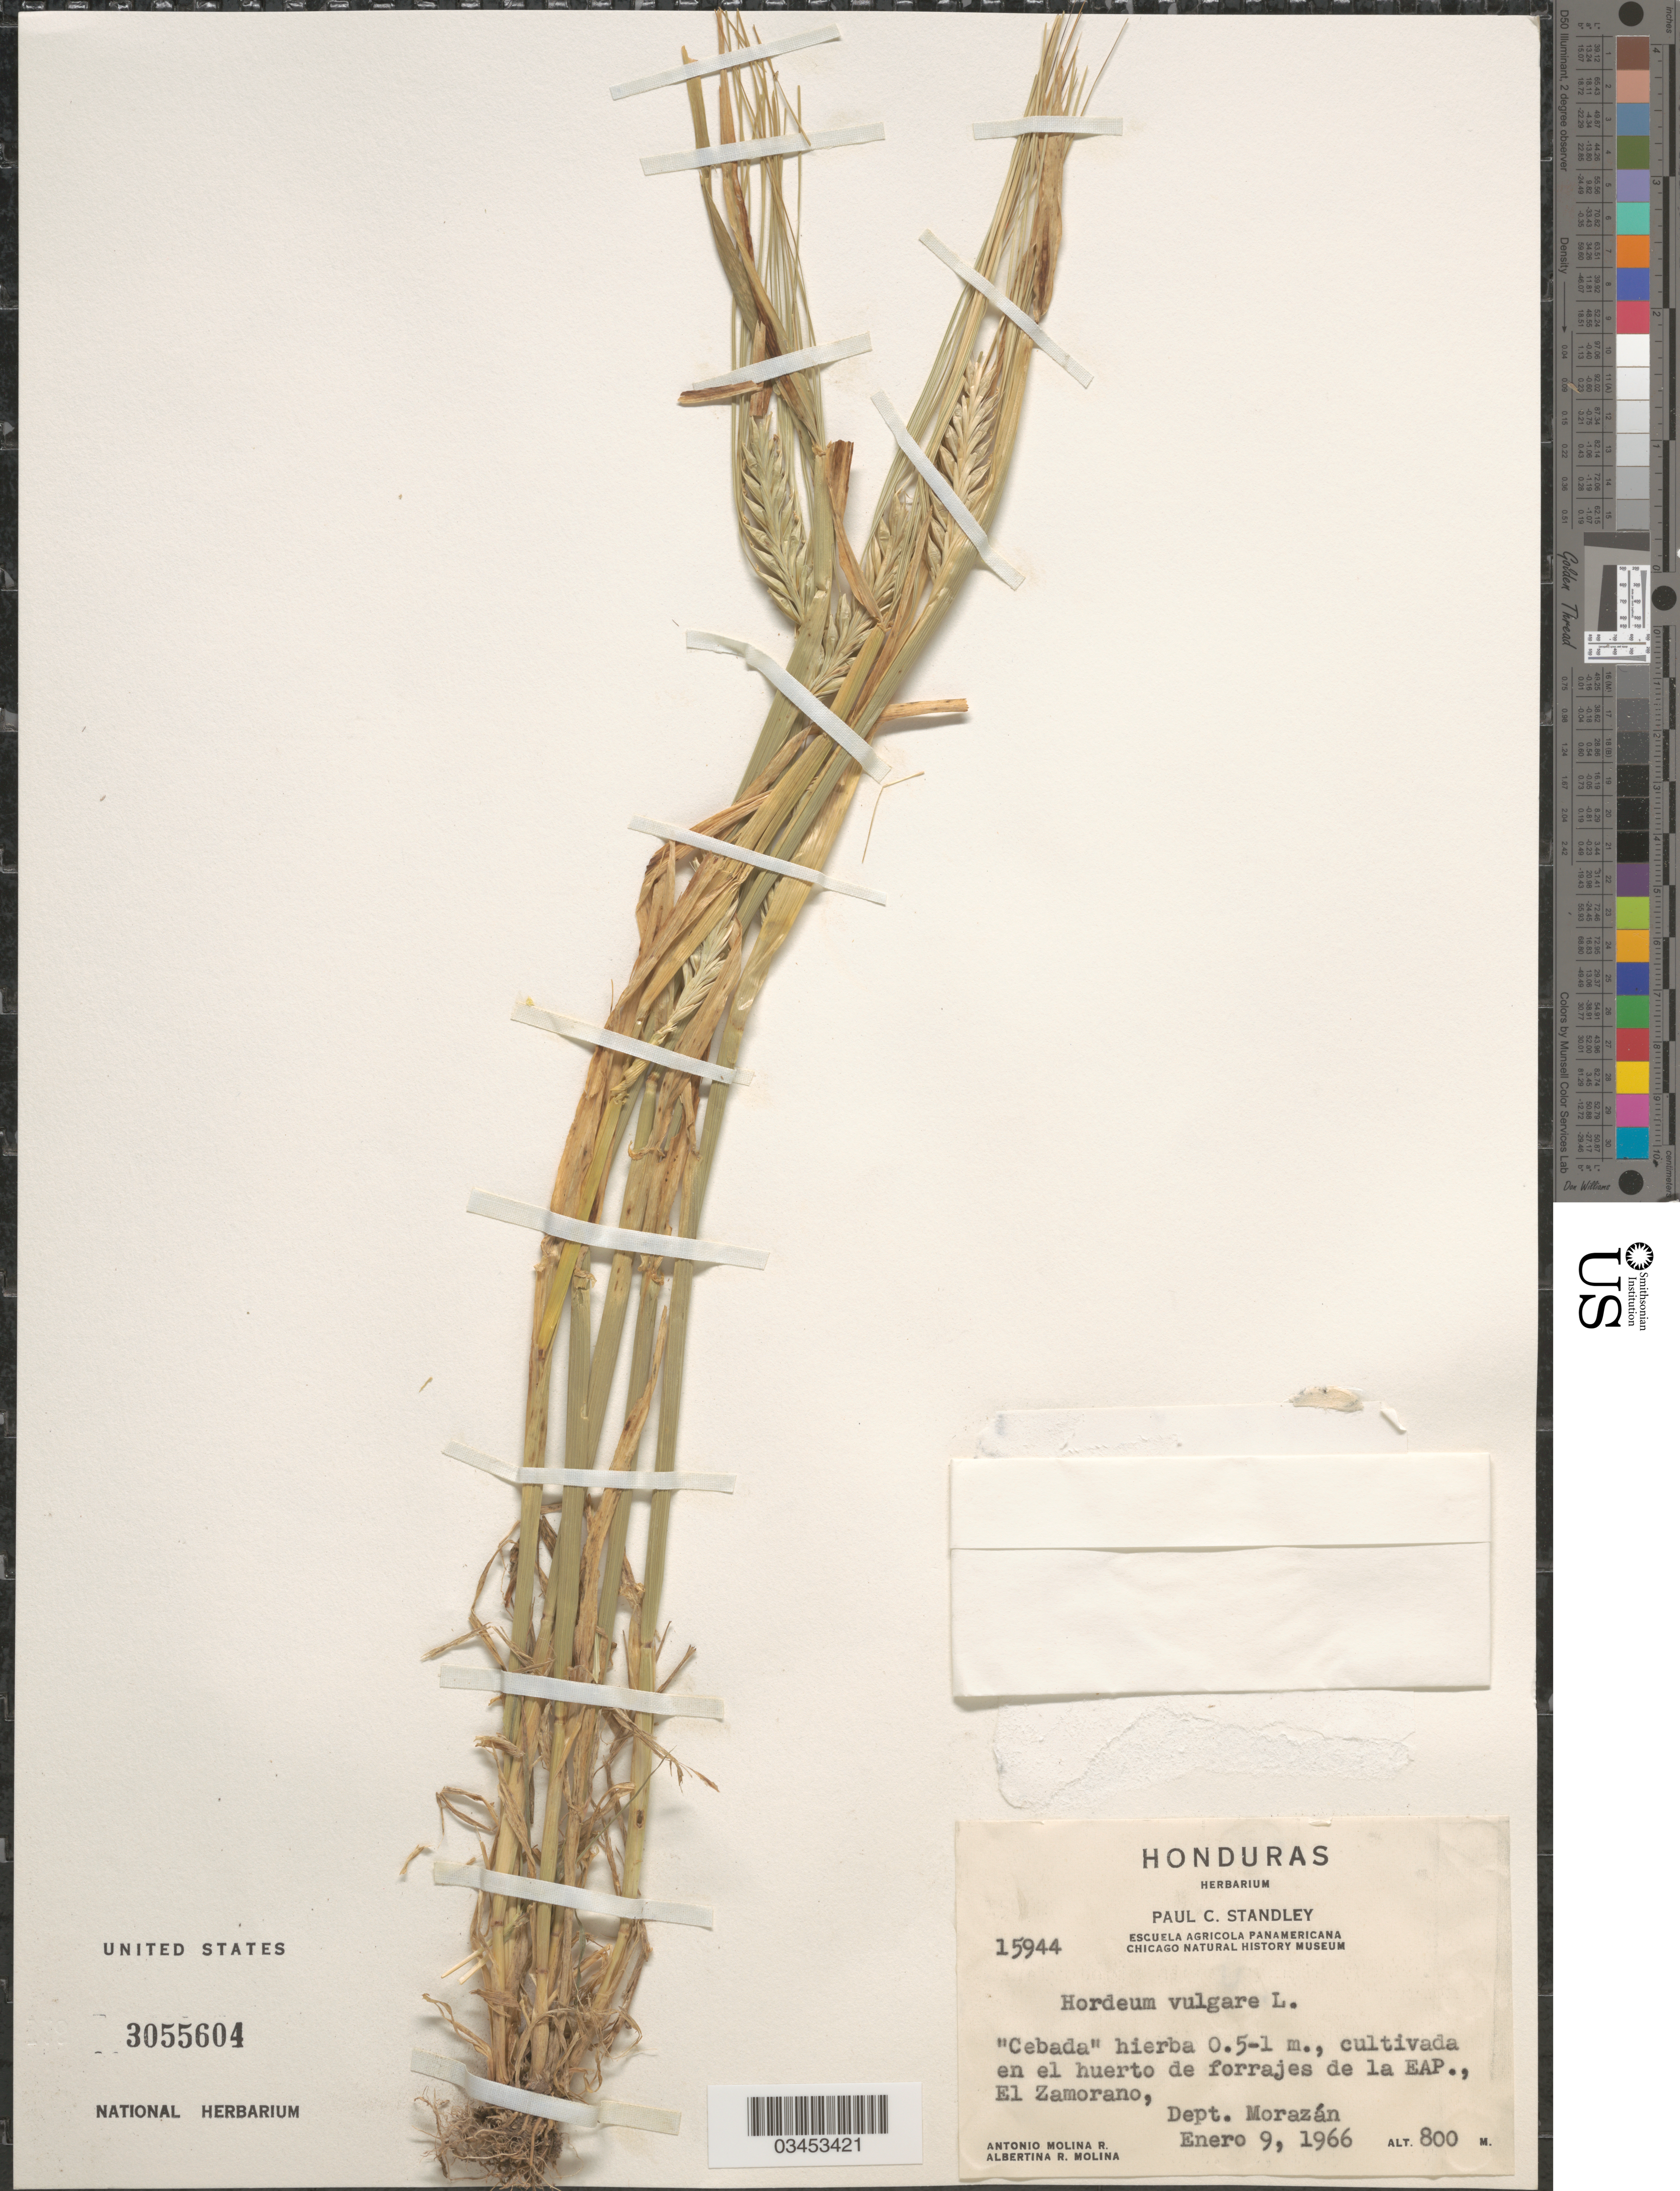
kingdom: Plantae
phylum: Tracheophyta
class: Liliopsida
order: Poales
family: Poaceae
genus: Hordeum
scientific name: Hordeum sp.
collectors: A. Molina R. & A. R. Molina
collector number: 15944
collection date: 1966-01-09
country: Honduras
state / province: Fco. Morazán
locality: En el huerto de forrajes de la EAP., El Zamorano, Dept. Morazán.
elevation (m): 800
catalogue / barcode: US 3055604